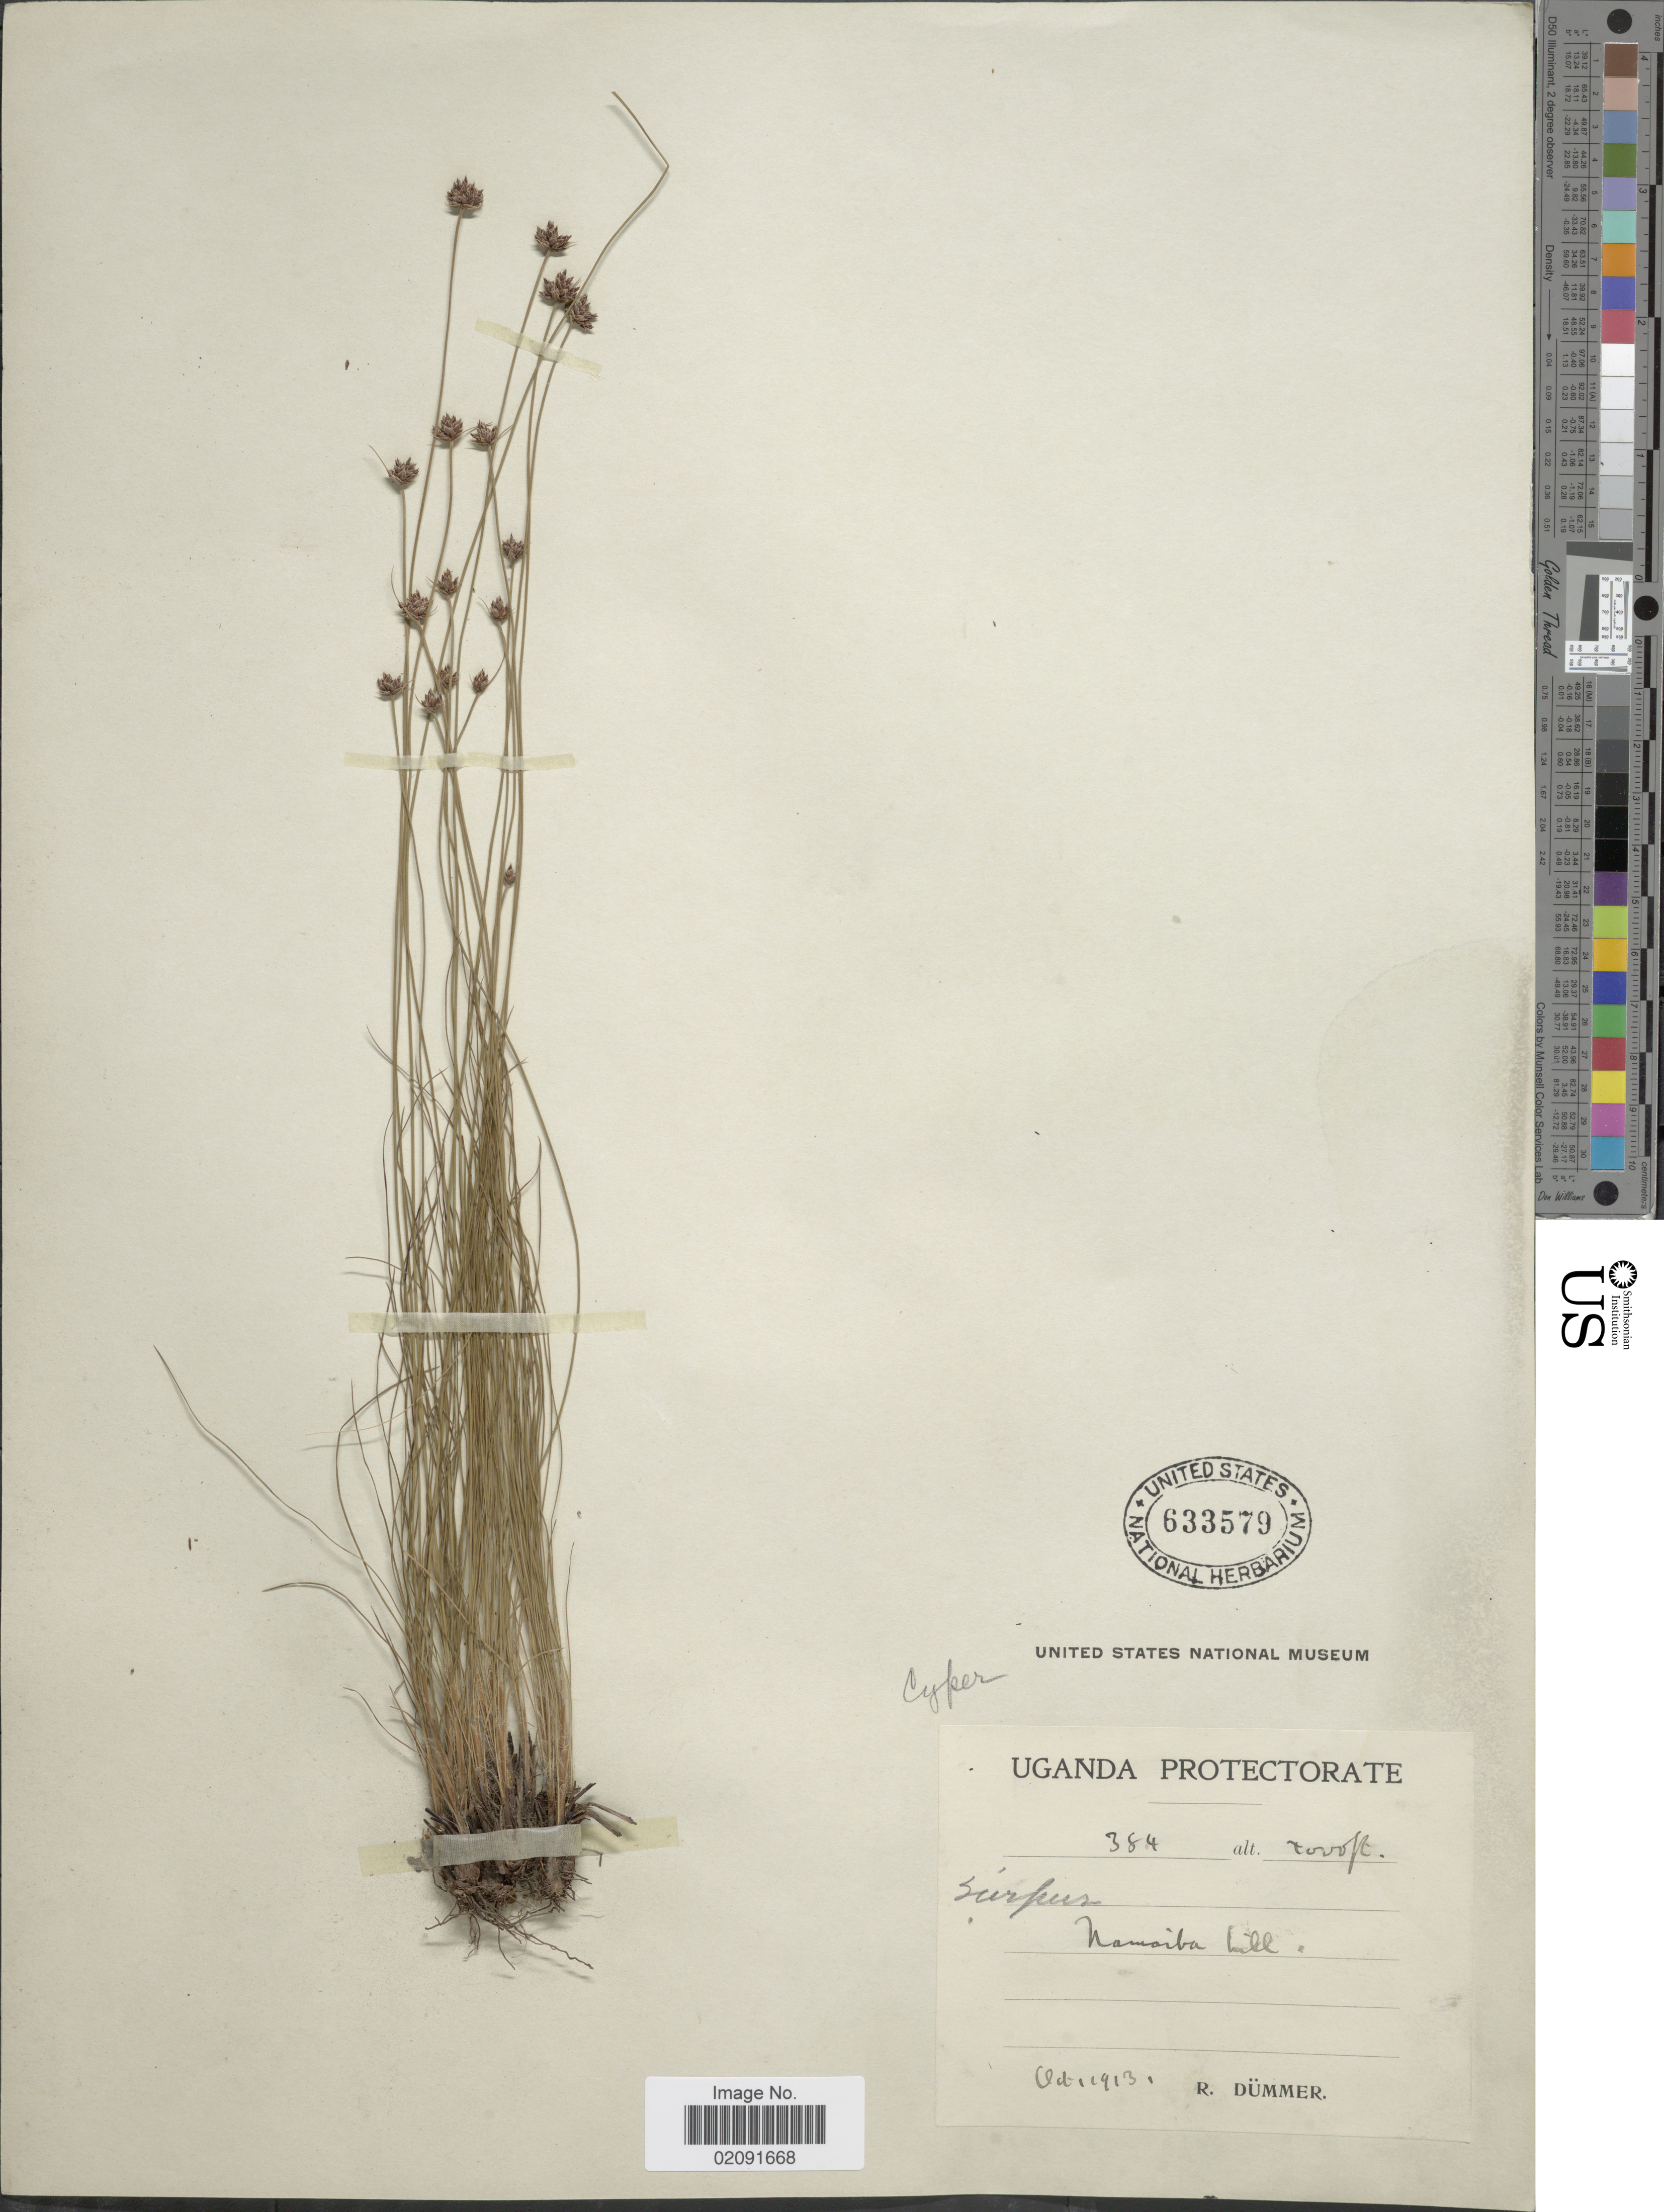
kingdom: Plantae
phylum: Tracheophyta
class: Liliopsida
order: Poales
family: Cyperaceae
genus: Bulbostylis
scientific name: Bulbostylis filamentosa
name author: (Vahl) C.B. Clarke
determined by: Strong, Mark T., (BOT), Smithsonian Institution - National Museum of Natural History (UNITED STATES)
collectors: R. A. Dümmer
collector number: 384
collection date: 1913-10-01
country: Uganda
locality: Namaiba hill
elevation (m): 1219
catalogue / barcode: US 633579